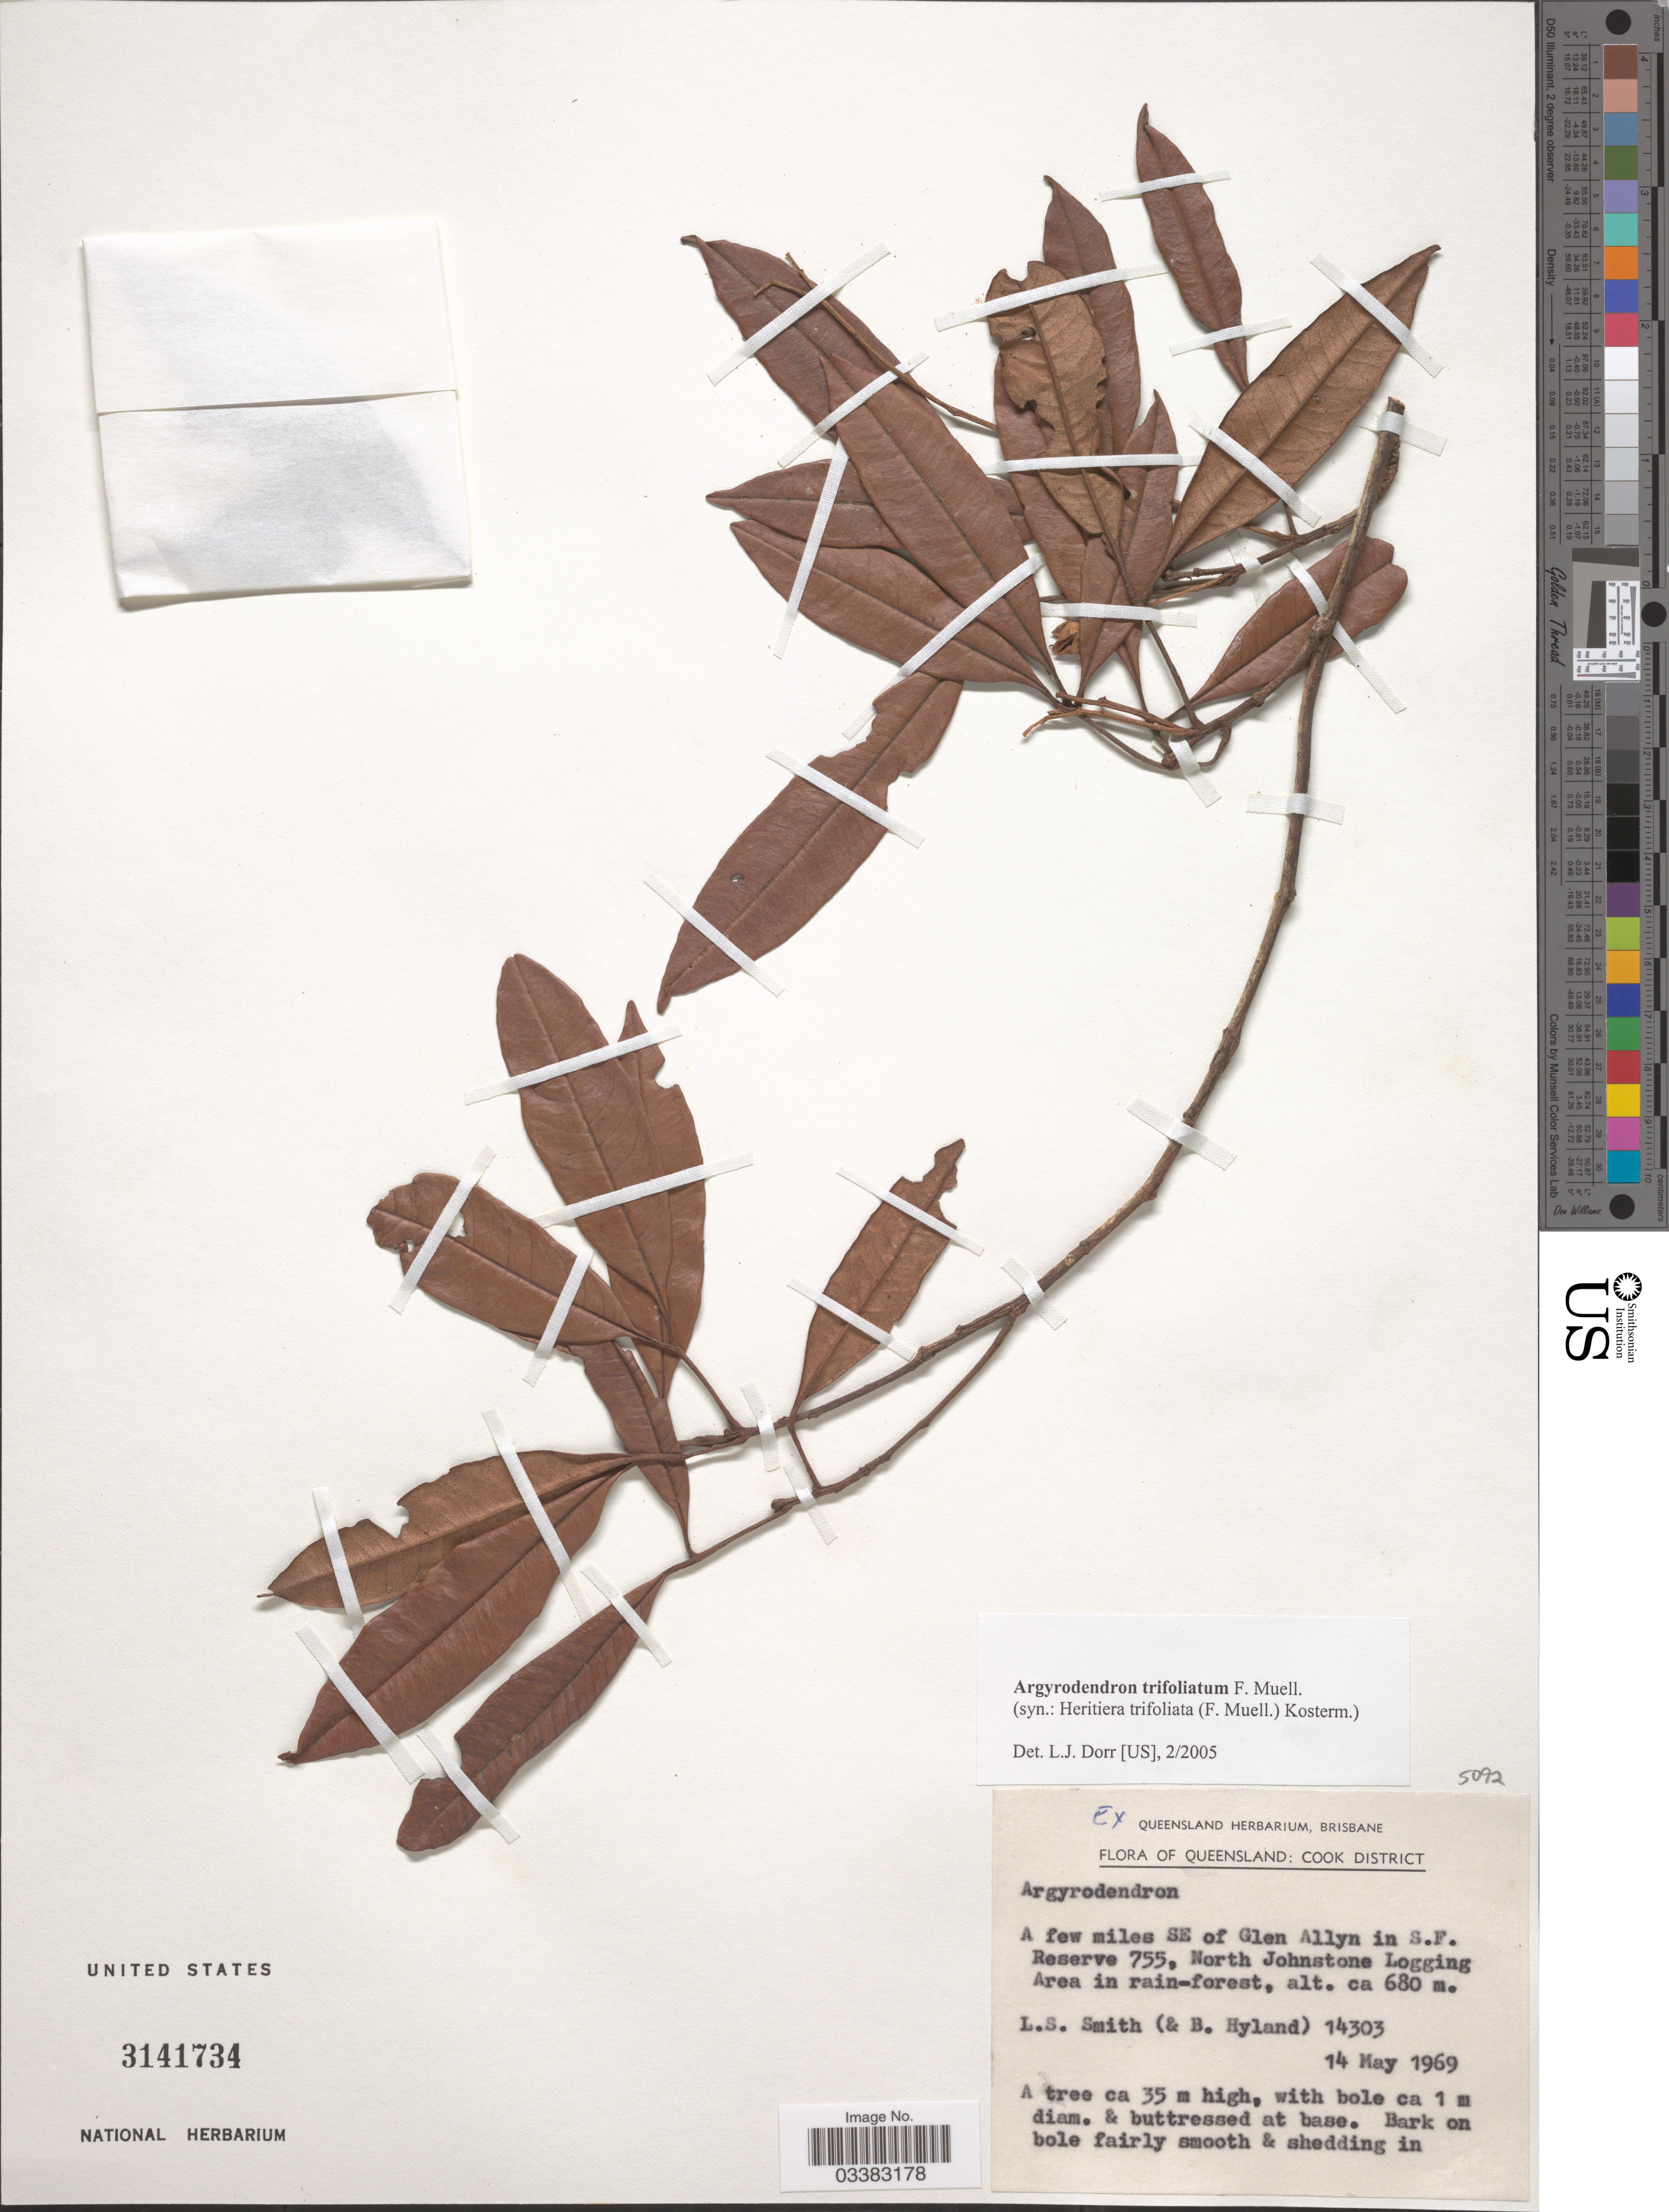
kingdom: Plantae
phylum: Tracheophyta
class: Magnoliopsida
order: Malvales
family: Malvaceae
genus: Argyrodendron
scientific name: Argyrodendron trifoliolatum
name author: F. Muell.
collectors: L. Smith & B. P. Hyland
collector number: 14303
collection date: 1969-05-14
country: Australia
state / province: Queensland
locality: Cook District. A few miles SE of Glen Allyn in S.F. Reserve 755, North Johnstone Logging Area in rain-forest.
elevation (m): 680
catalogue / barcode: US 3141734